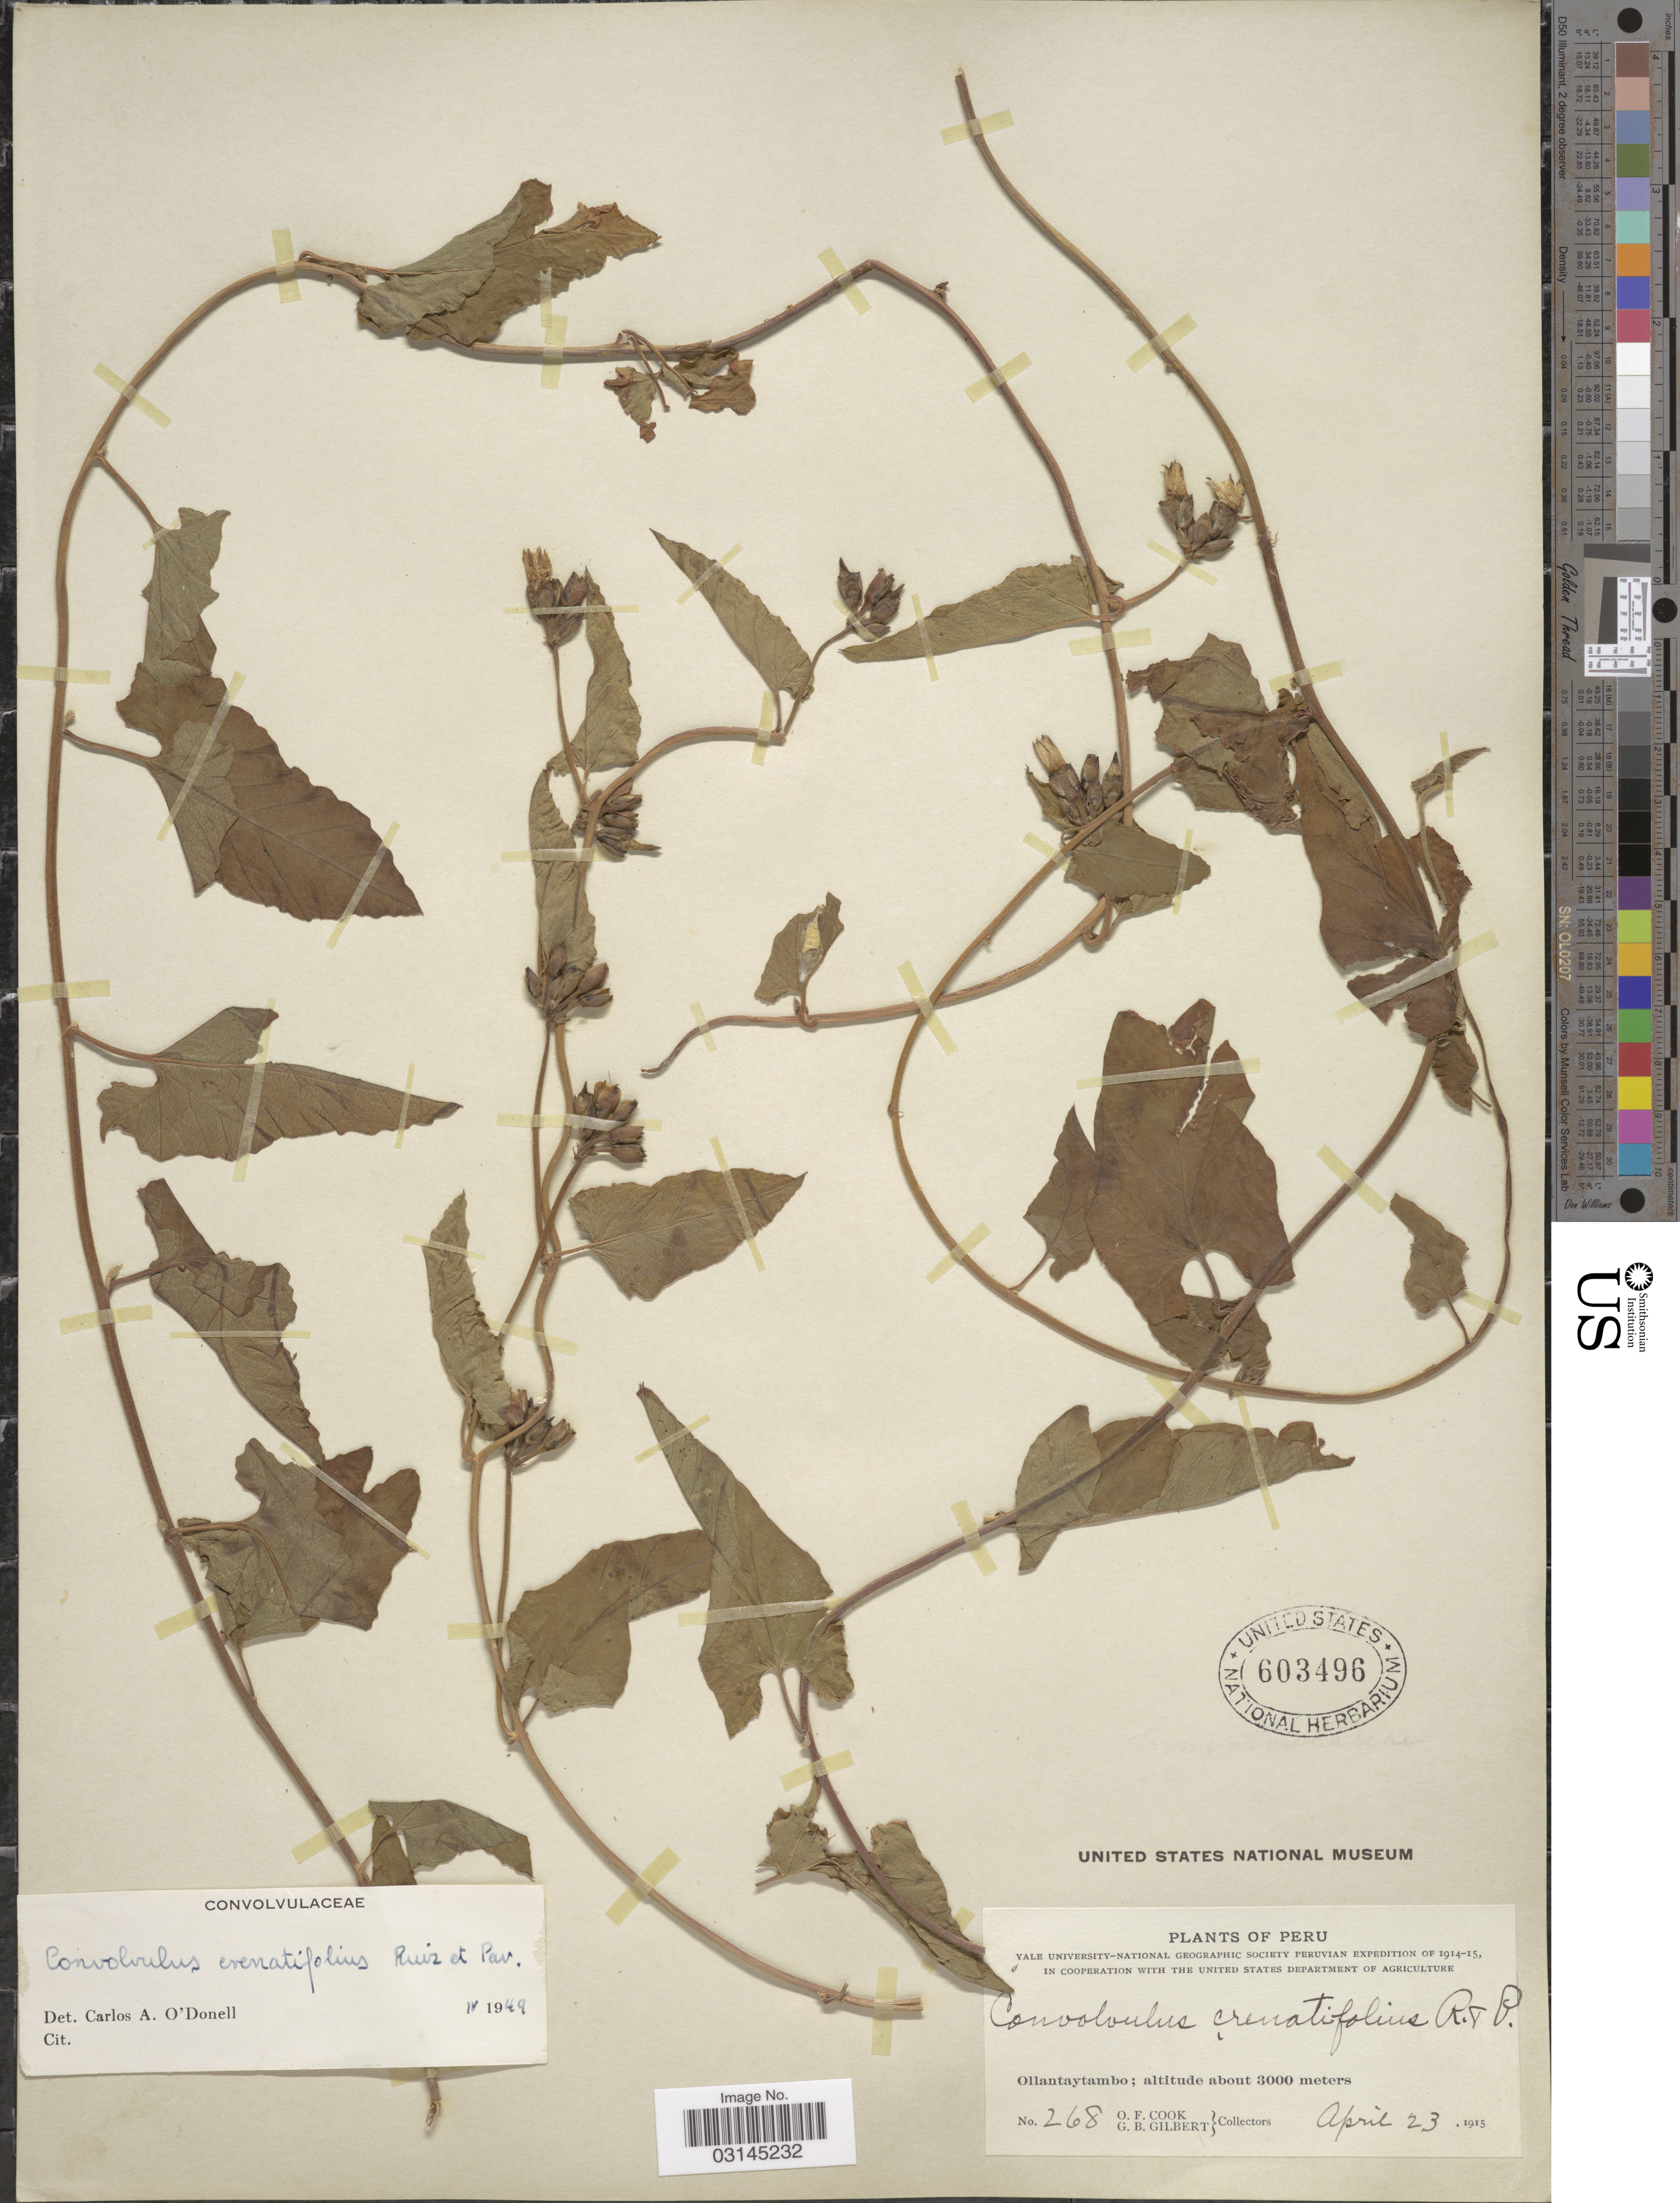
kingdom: Plantae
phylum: Tracheophyta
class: Magnoliopsida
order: Solanales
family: Convolvulaceae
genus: Convolvulus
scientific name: Convolvulus crenatifolius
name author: Ruiz & Pav.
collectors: O. F. Cook & G. B. Gilbert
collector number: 268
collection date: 1915-04-23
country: Peru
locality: Ollantaytambo.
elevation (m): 3000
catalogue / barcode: US 603496